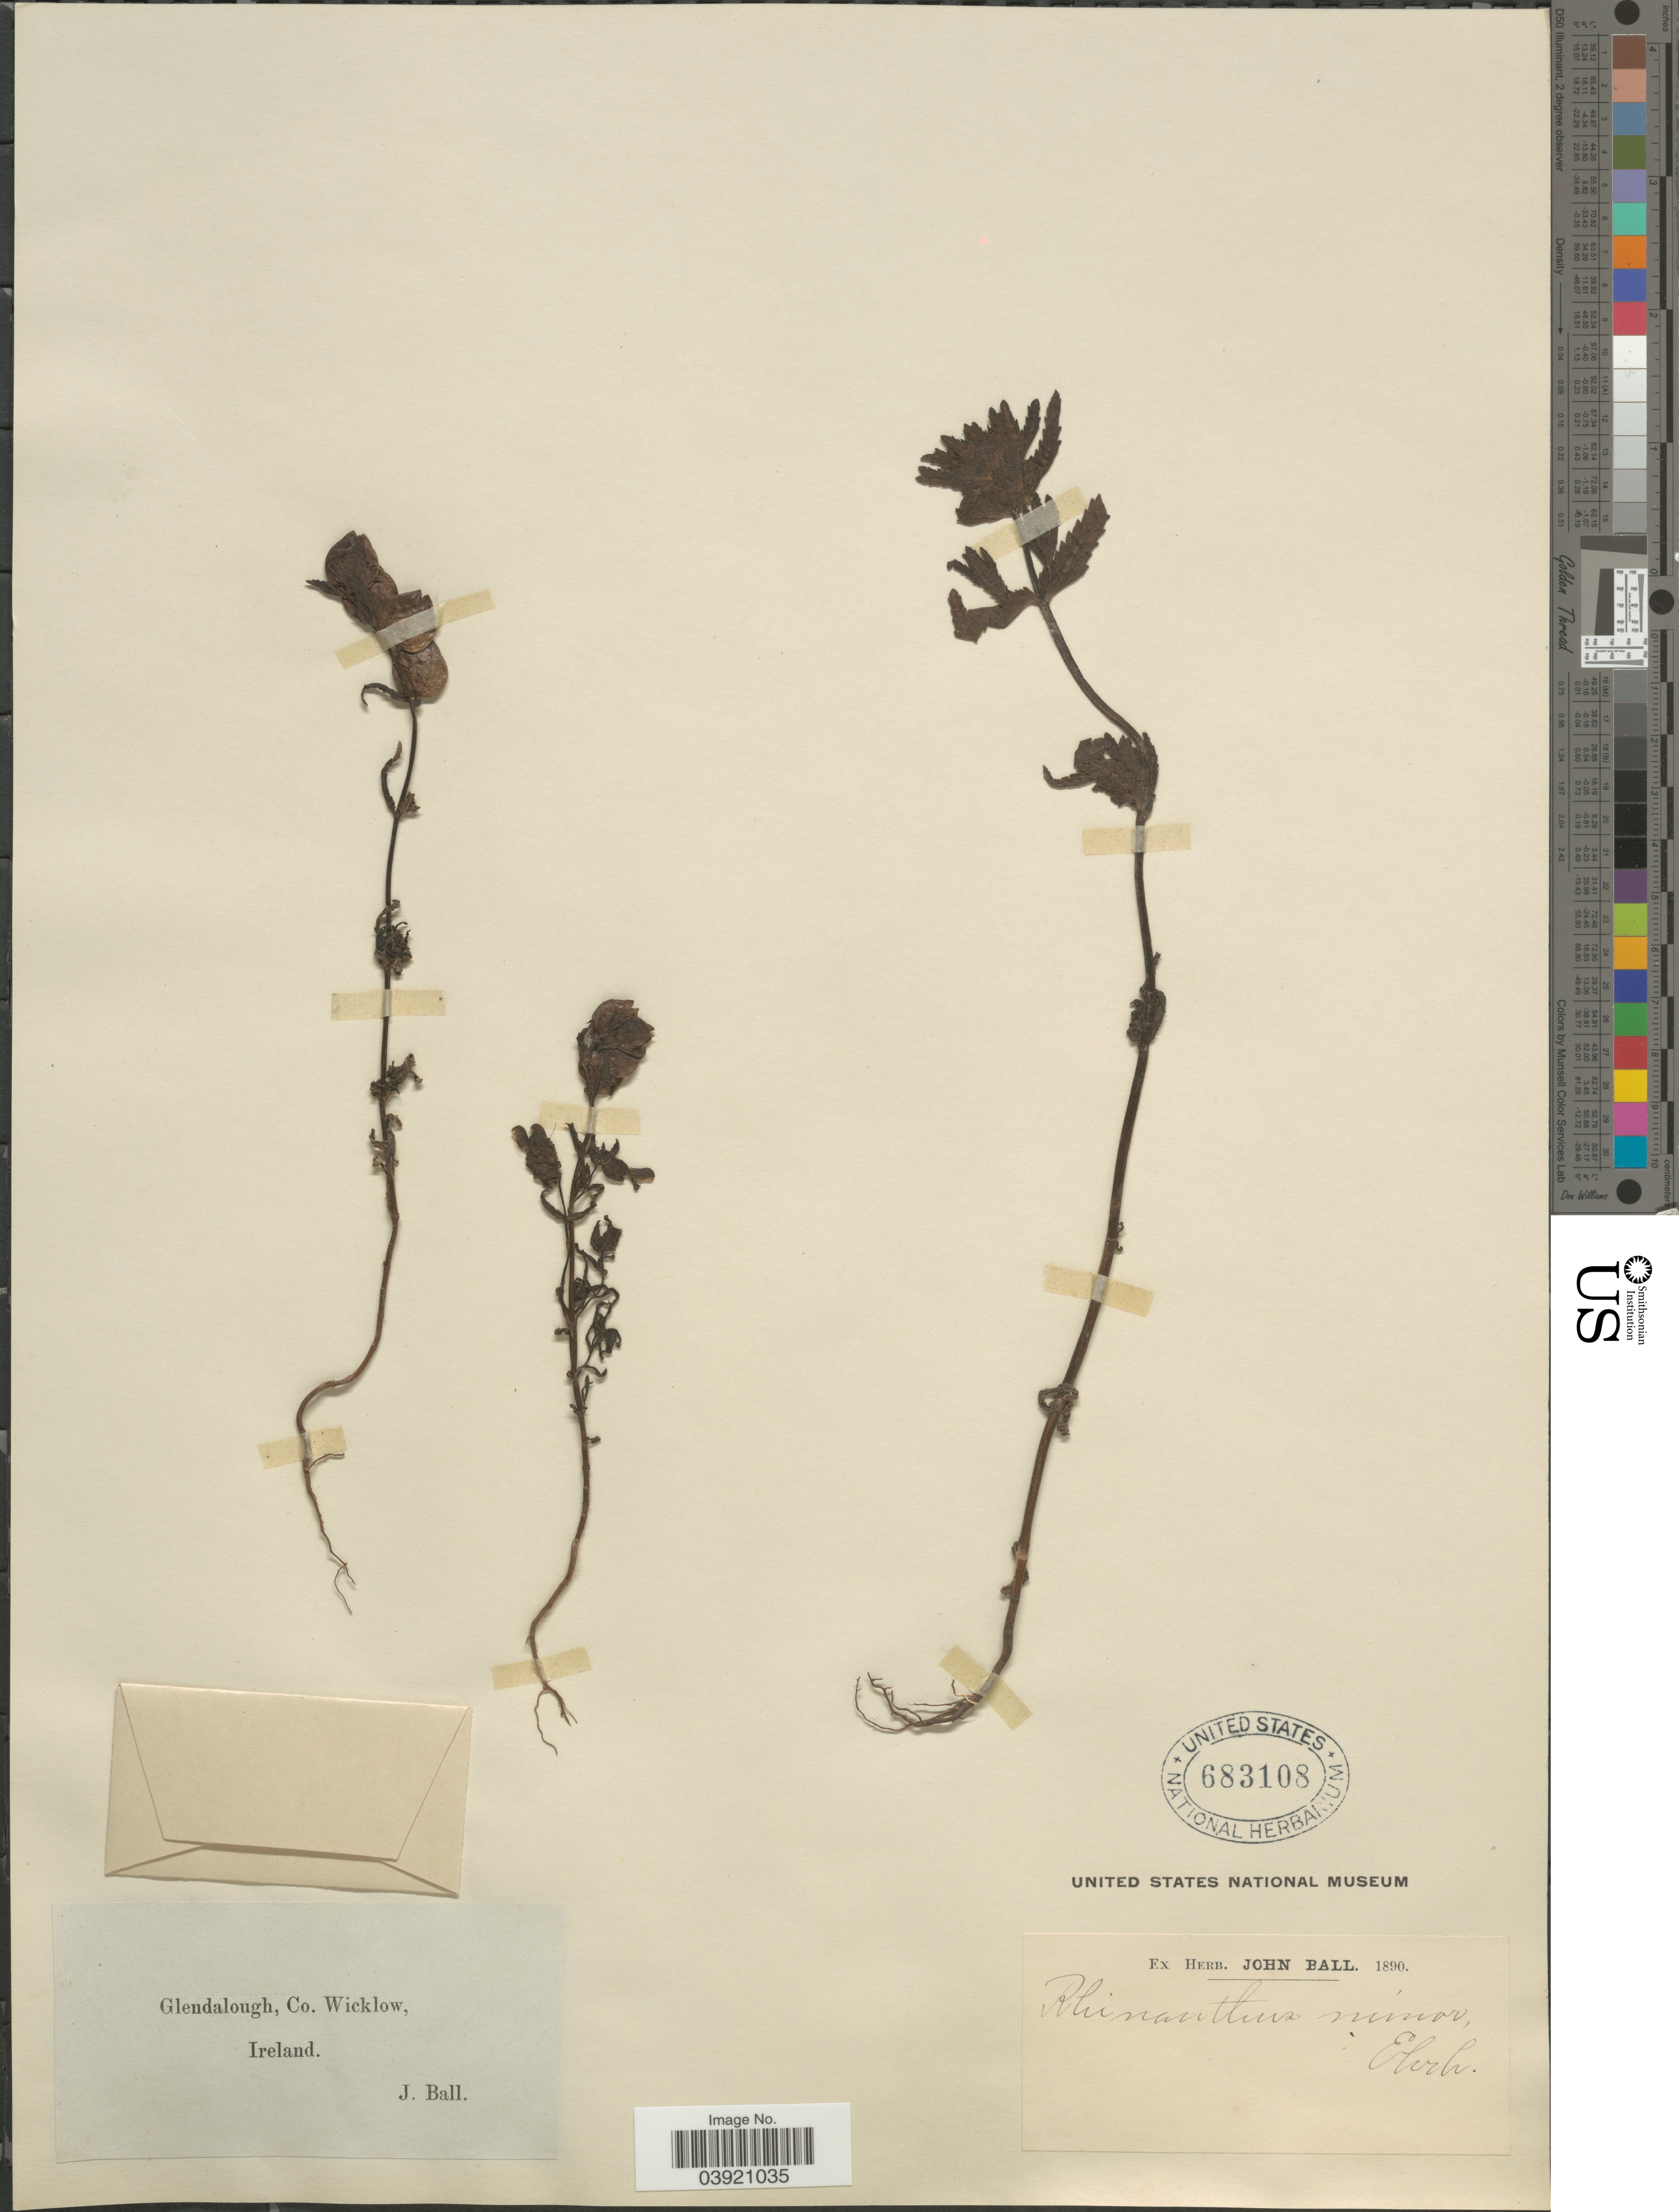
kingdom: Plantae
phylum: Tracheophyta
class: Magnoliopsida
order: Lamiales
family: Orobanchaceae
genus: Rhinanthus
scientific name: Rhinanthus crista-galli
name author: L.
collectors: J. Ball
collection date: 1890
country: Ireland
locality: Glendalough, Co. Wicklow.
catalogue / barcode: US 683108